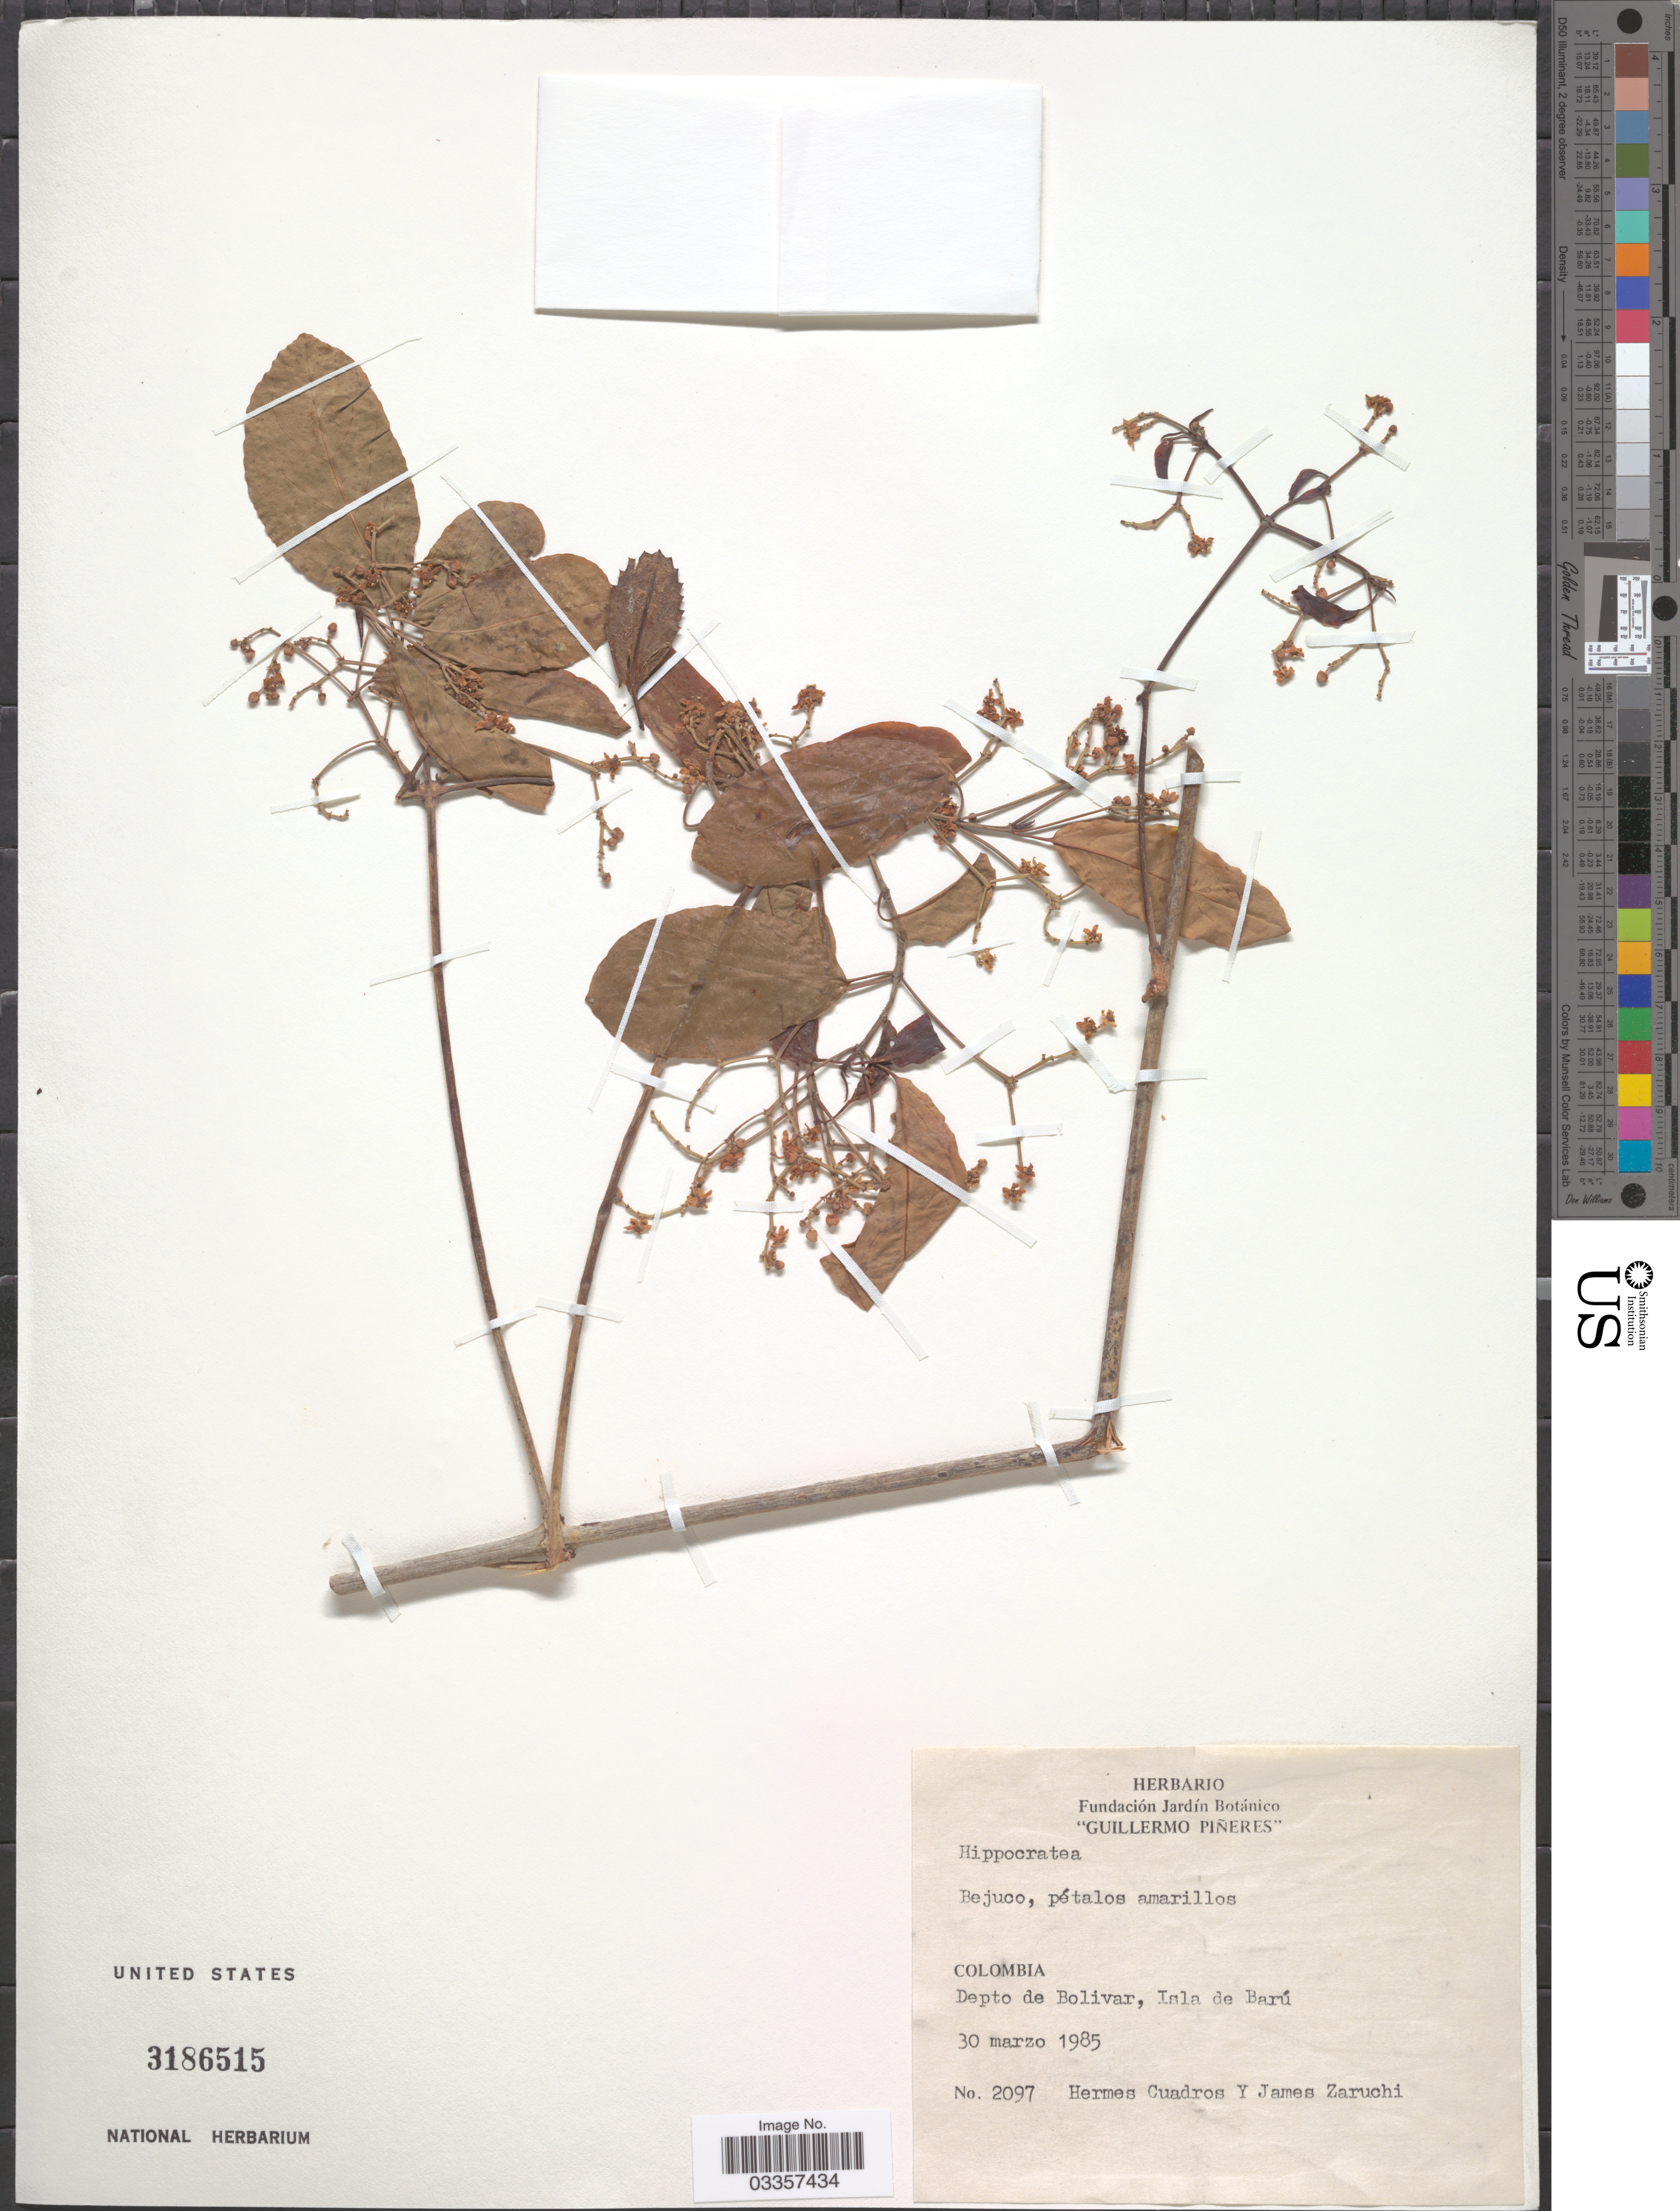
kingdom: Plantae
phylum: Tracheophyta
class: Magnoliopsida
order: Celastrales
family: Celastraceae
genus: Hippocratea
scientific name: Hippocratea volubilis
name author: L.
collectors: H. Cuadros & J. Zaruchi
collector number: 2097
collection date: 1985-03-30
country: Colombia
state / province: Bolívar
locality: Depto de Bolivar, Isla de Barú.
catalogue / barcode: US 3186515